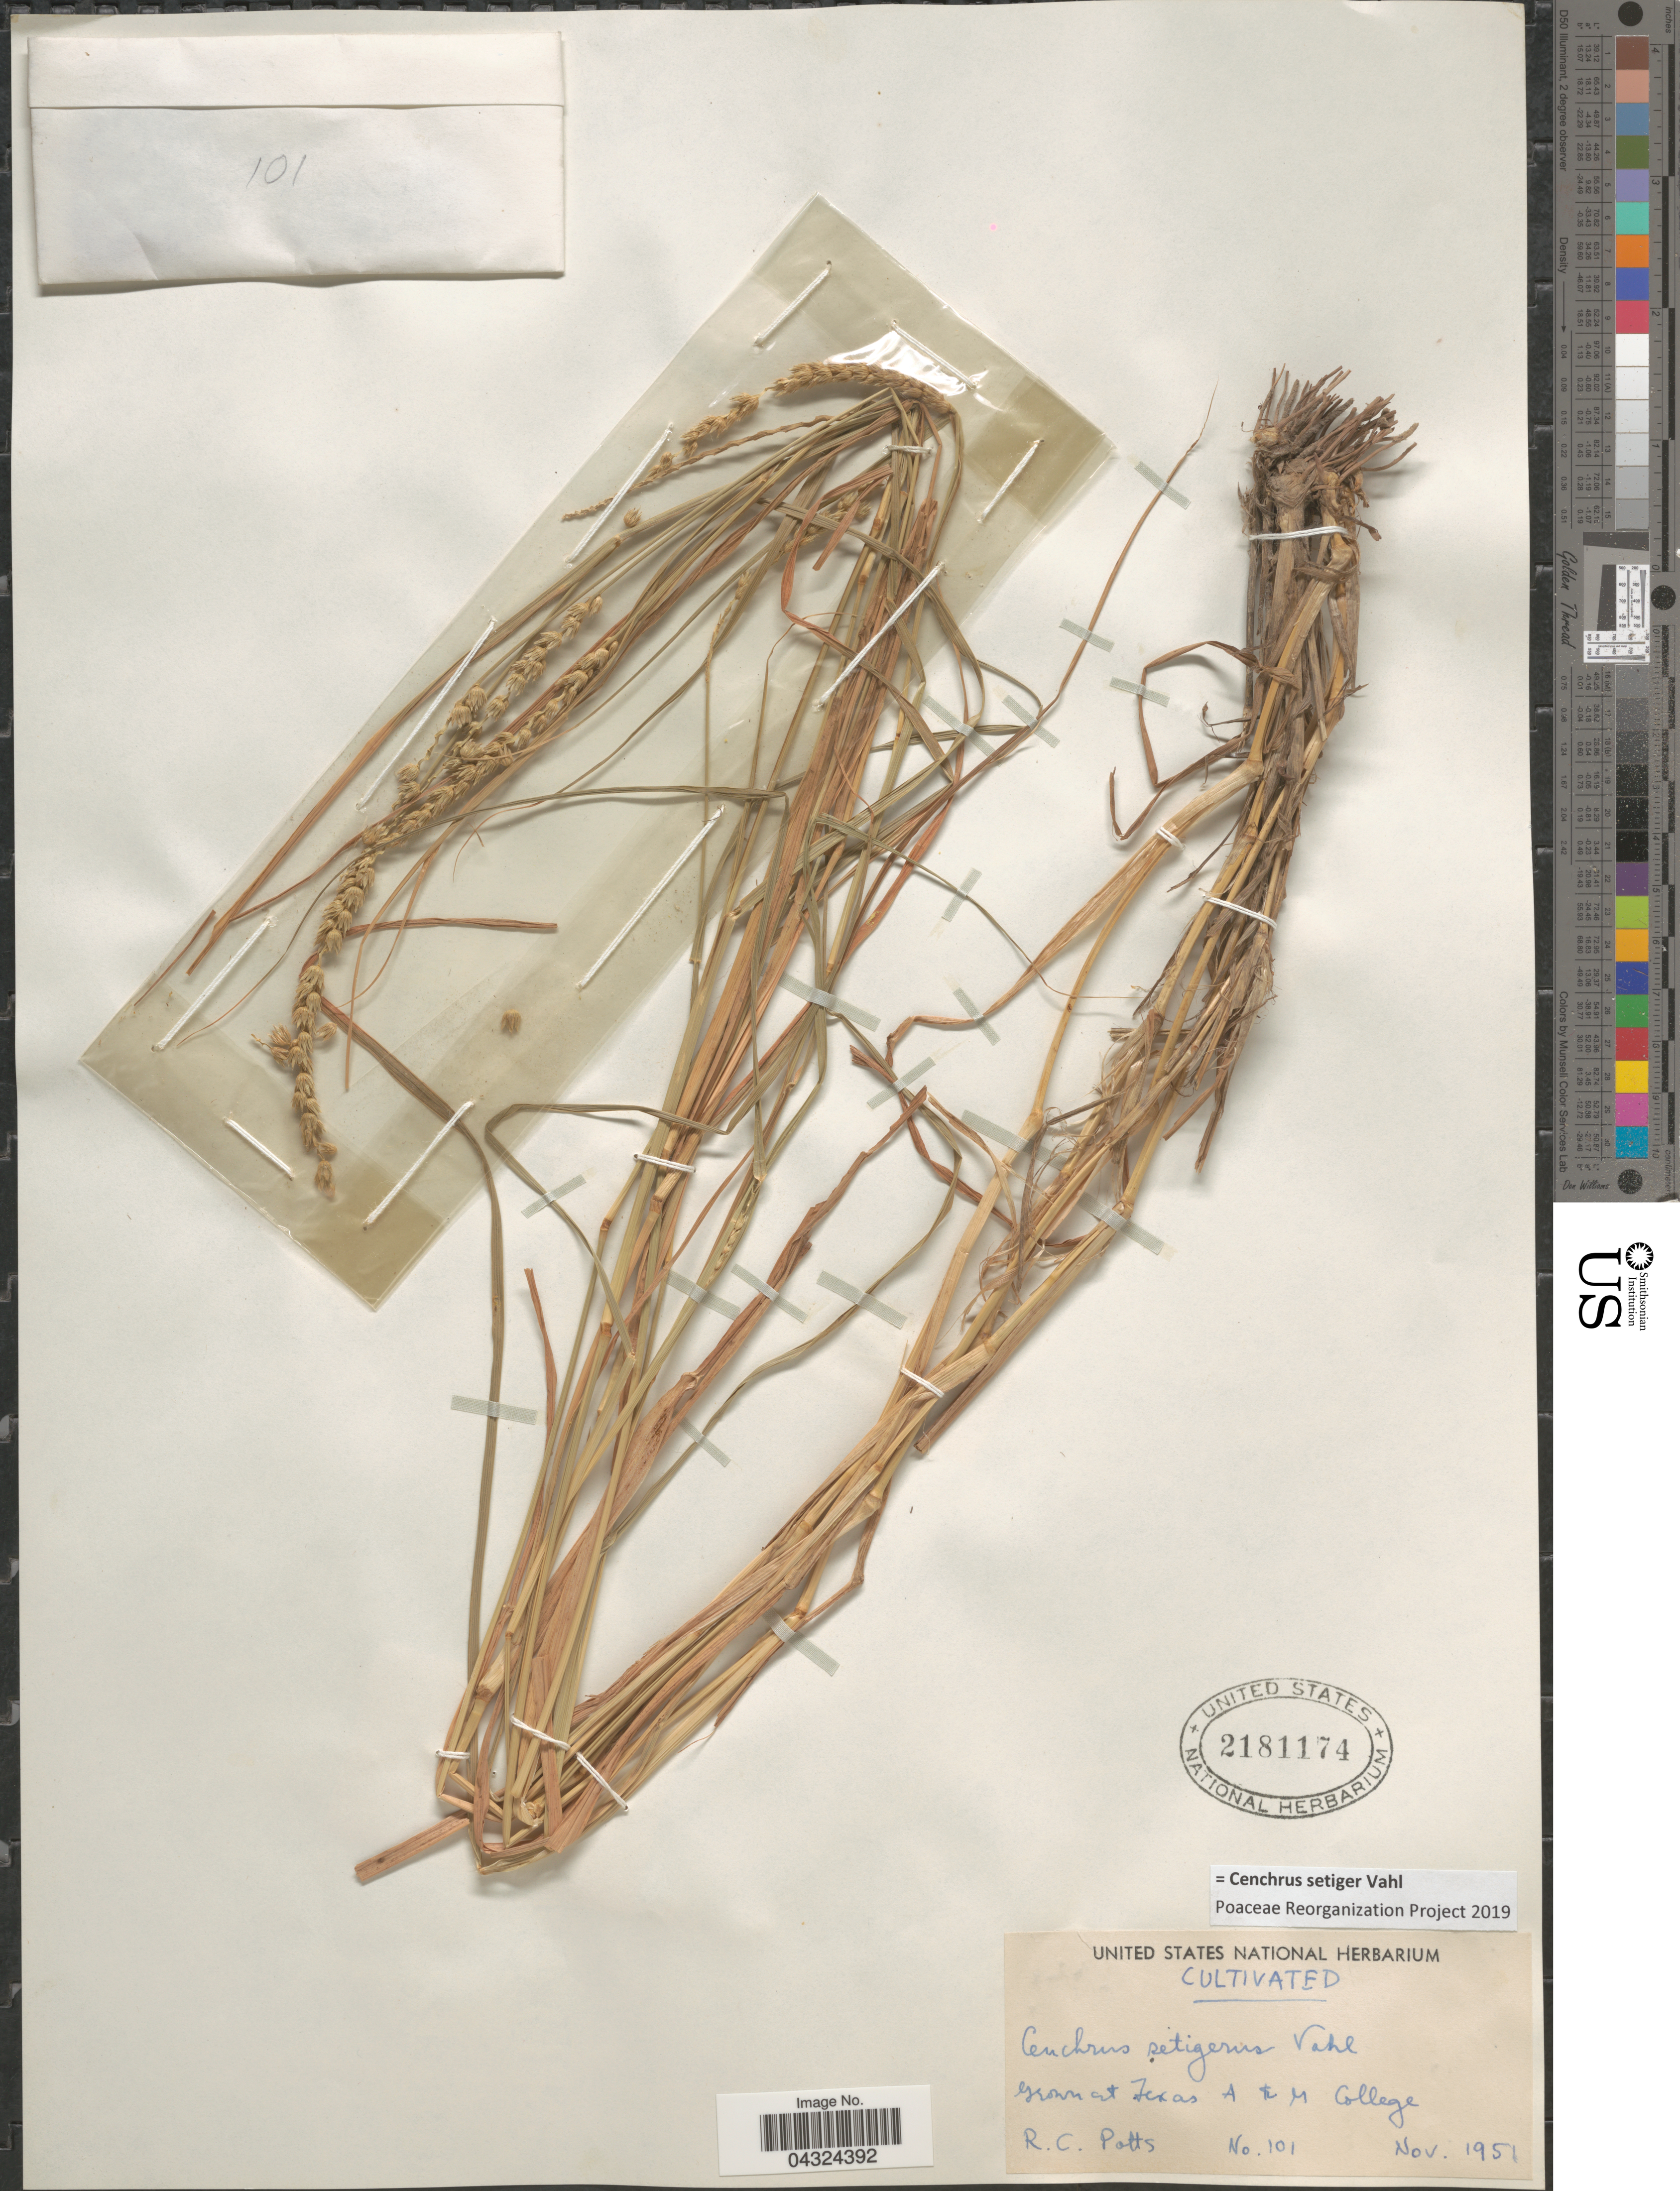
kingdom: Plantae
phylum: Tracheophyta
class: Liliopsida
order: Poales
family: Poaceae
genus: Cenchrus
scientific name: Cenchrus setiger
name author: Vahl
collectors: R. Potts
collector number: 101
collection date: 1951-11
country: United States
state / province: Texas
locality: A & M College.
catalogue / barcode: US 2181174